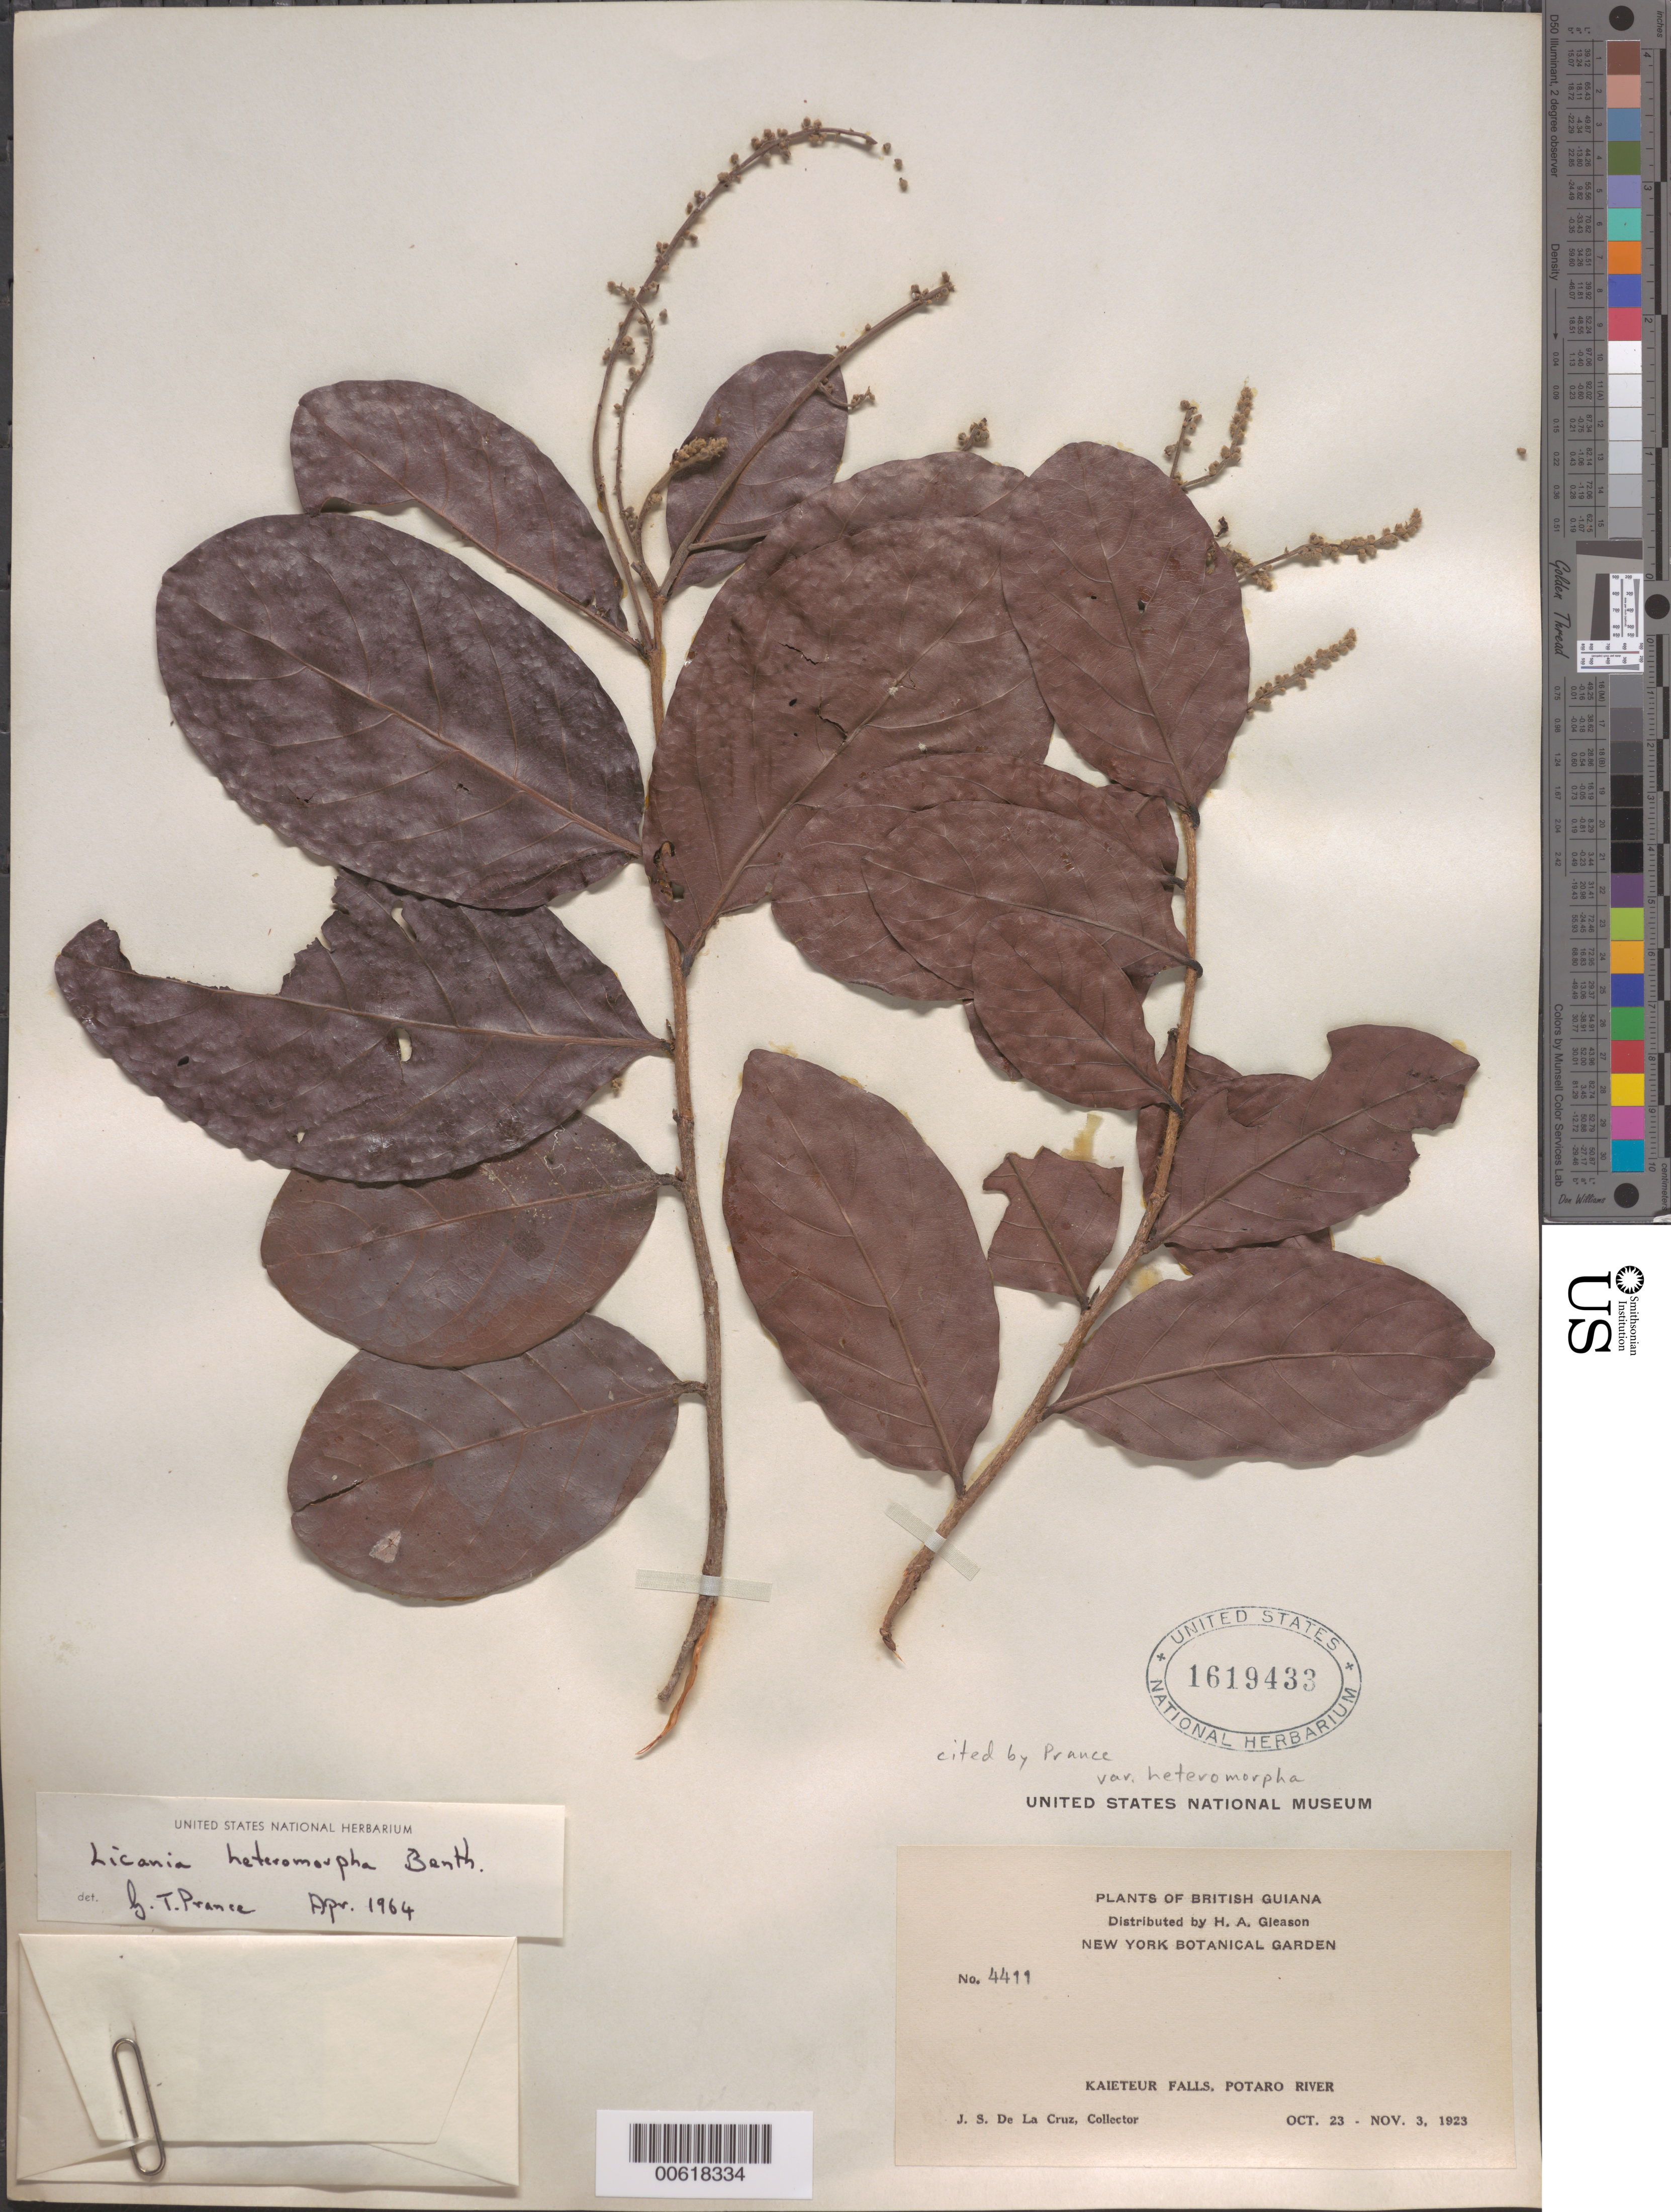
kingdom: Plantae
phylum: Tracheophyta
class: Magnoliopsida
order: Malpighiales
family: Chrysobalanaceae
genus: Hymenopus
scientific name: Hymenopus heteromorphus var. heteromorphus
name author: (Benth.) Sothers & Prance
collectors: J. S. de la Cruz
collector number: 4411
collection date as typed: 23-Oct-23 to 3-Nov-23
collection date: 1923-10-23/1923-11-03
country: Guyana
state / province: Potaro-Siparuni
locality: Kaieteur Falls, Potaro R.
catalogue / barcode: US 1619433